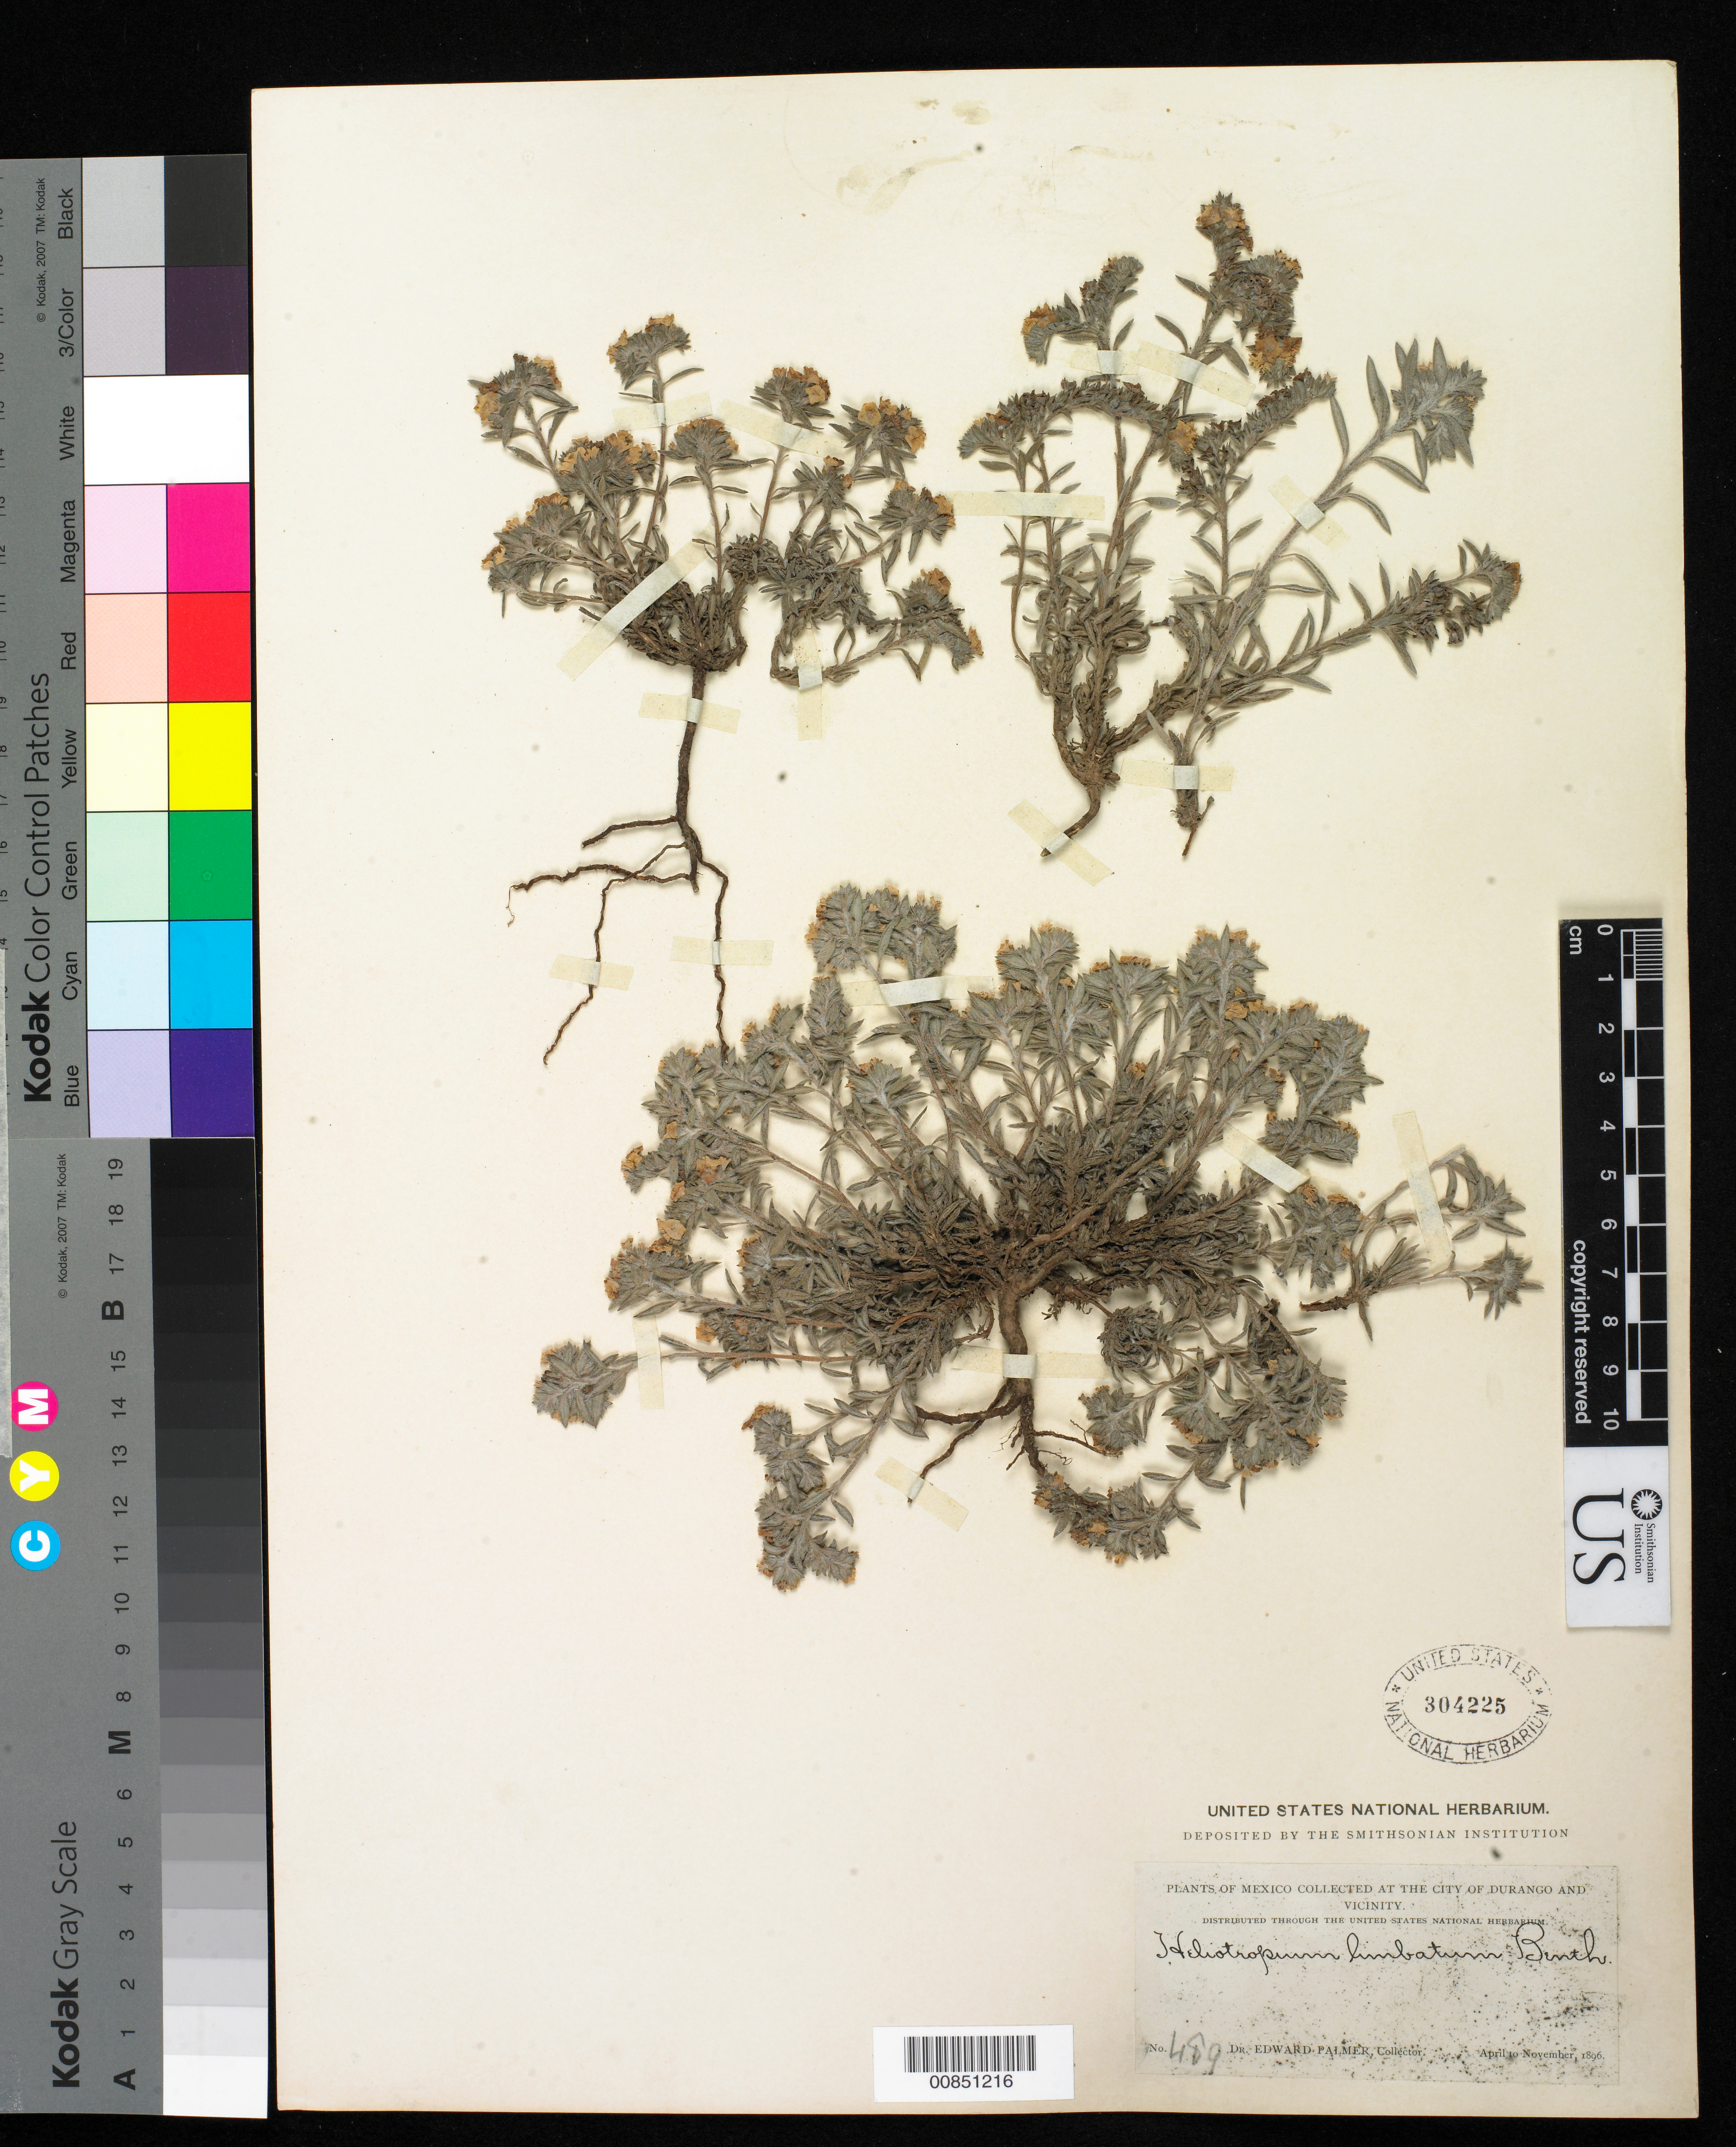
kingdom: Plantae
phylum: Tracheophyta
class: Magnoliopsida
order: Boraginales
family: Heliotropiaceae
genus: Heliotropium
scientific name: Heliotropium limbatum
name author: Benth.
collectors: E. Palmer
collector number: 489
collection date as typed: Apr 1896 to -- Nov 1896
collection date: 1896-04/1896-11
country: Mexico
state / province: Durango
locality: City of Durango and vicinity.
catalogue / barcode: US 304225